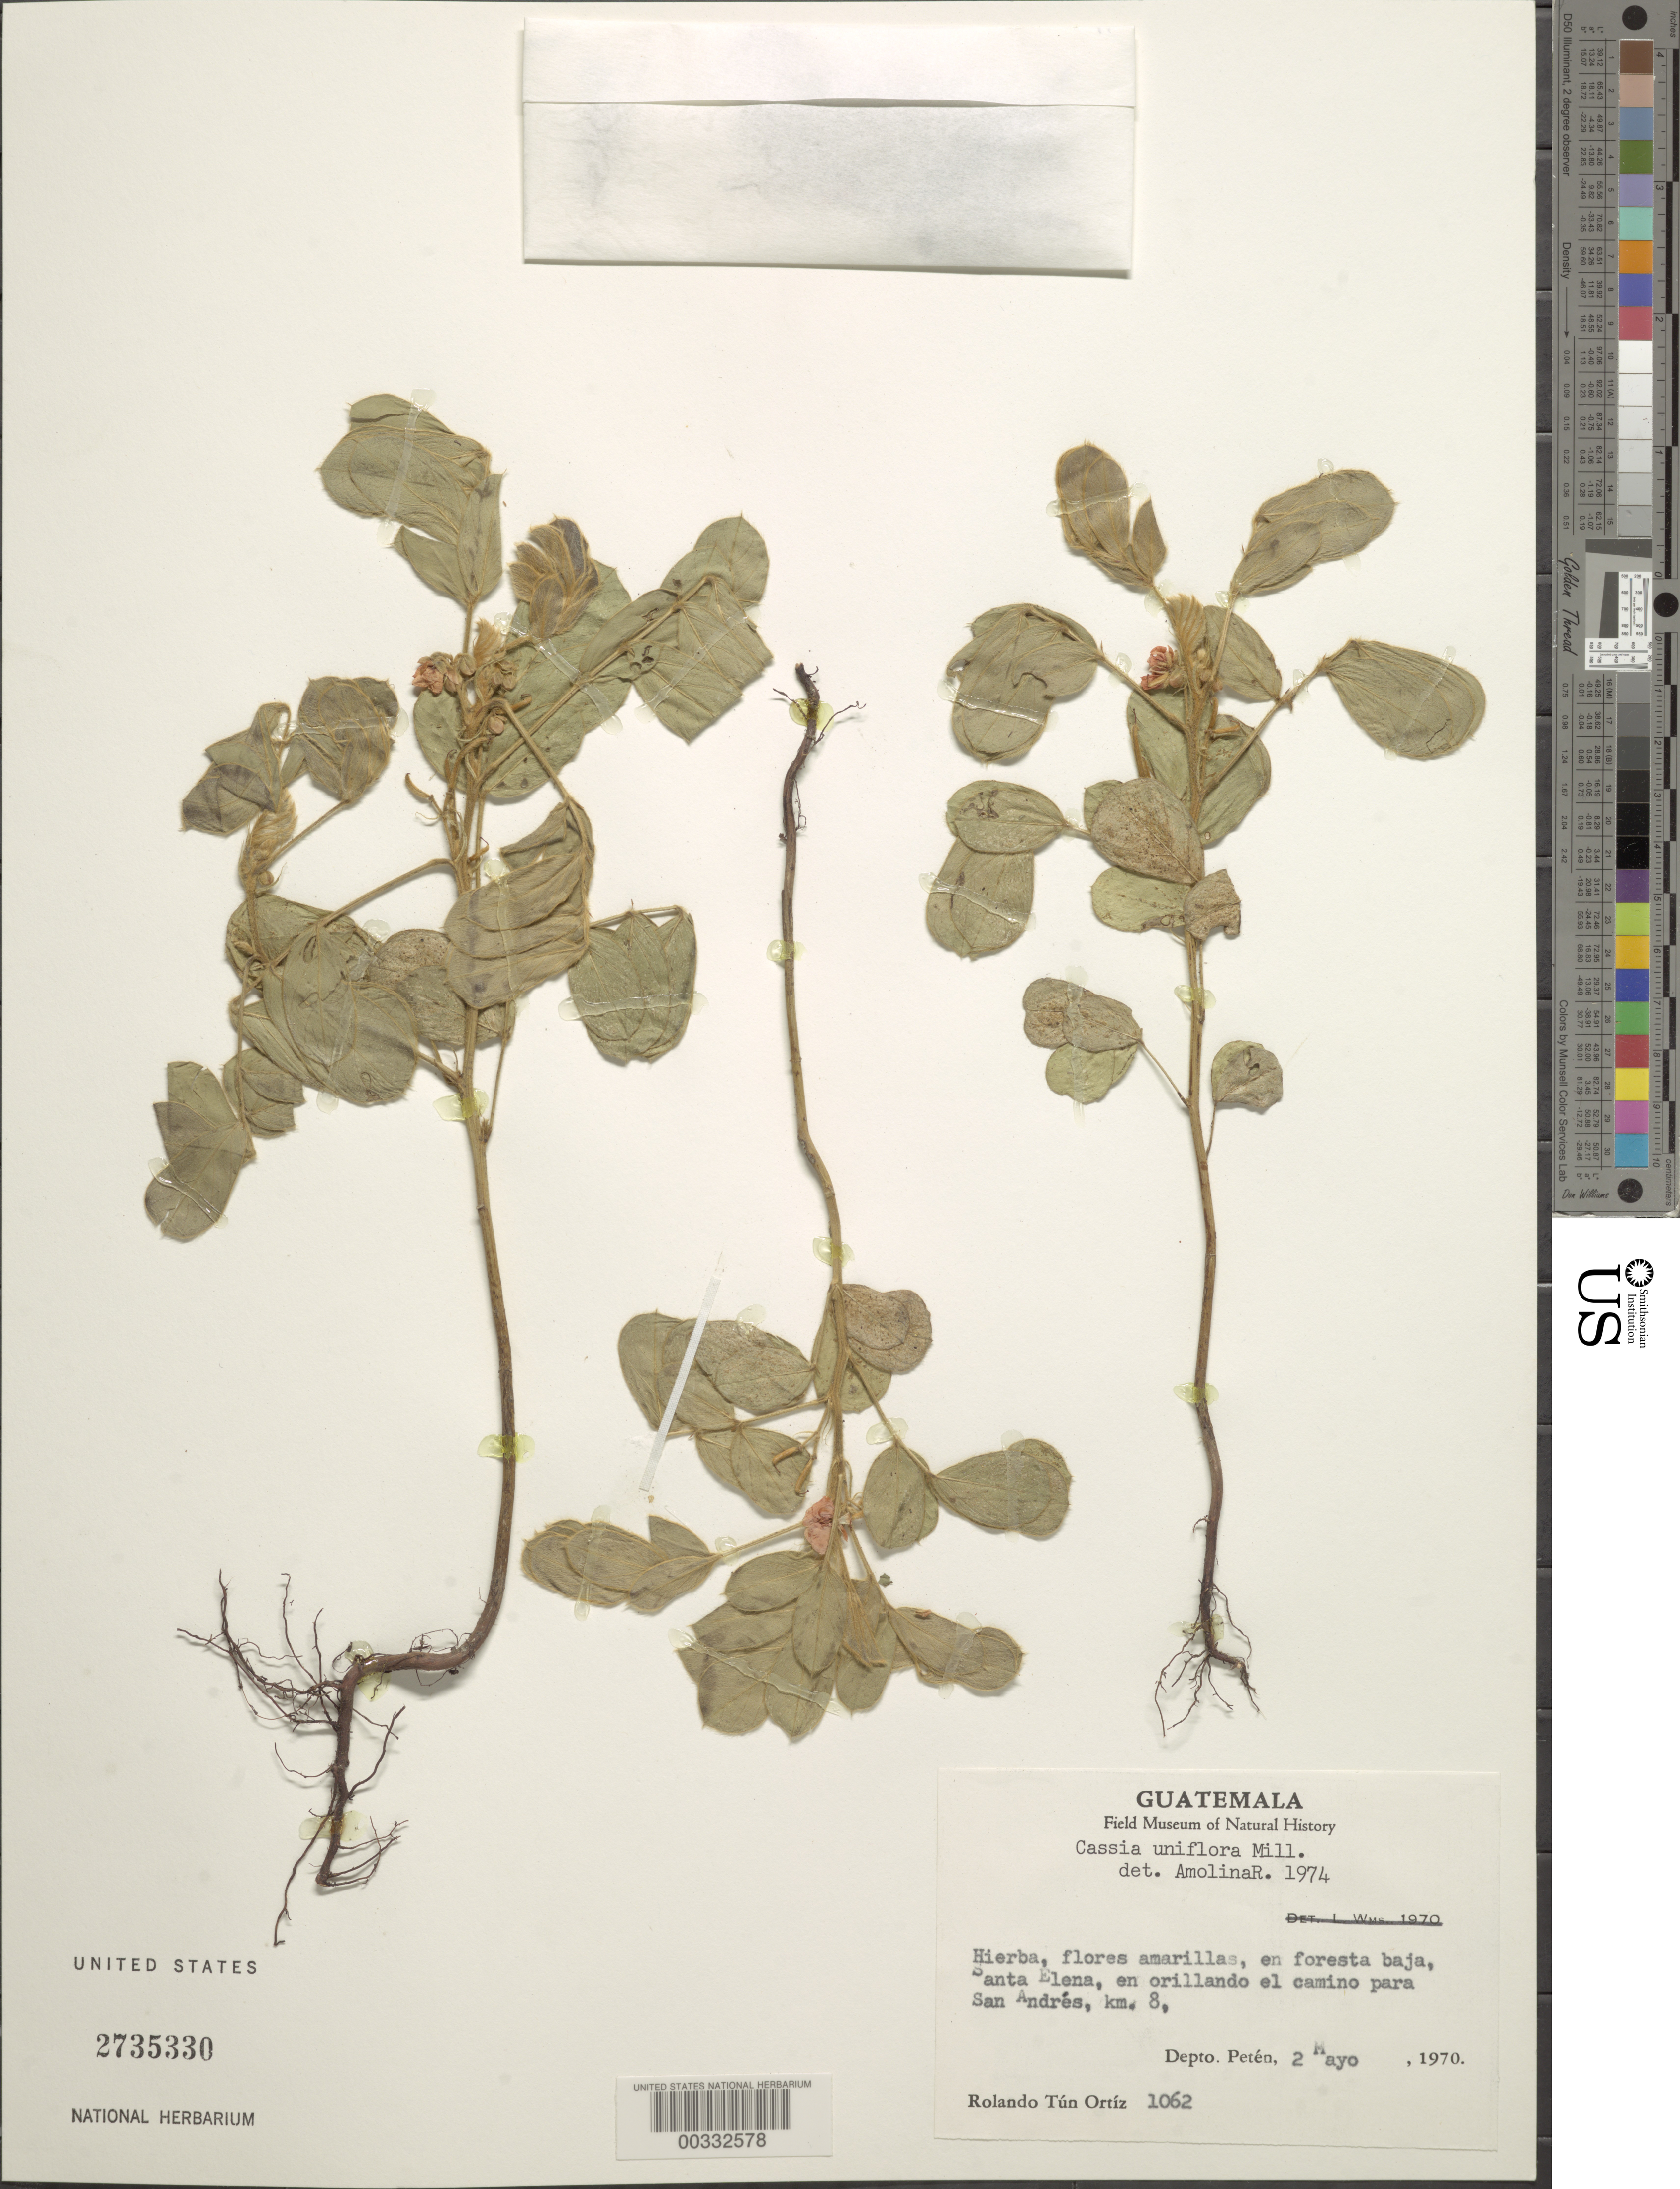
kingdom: Plantae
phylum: Tracheophyta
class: Magnoliopsida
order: Fabales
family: Fabaceae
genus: Senna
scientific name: Senna uniflora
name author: (Mill.) H.S. Irwin & Barneby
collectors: R. Tún Ortiz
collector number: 1062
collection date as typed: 02 May 1970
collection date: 1970-05-02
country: Guatemala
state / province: El Petén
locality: Santa Elena, road to San Andres, km 8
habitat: Edge of road; low forest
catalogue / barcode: US 2735330